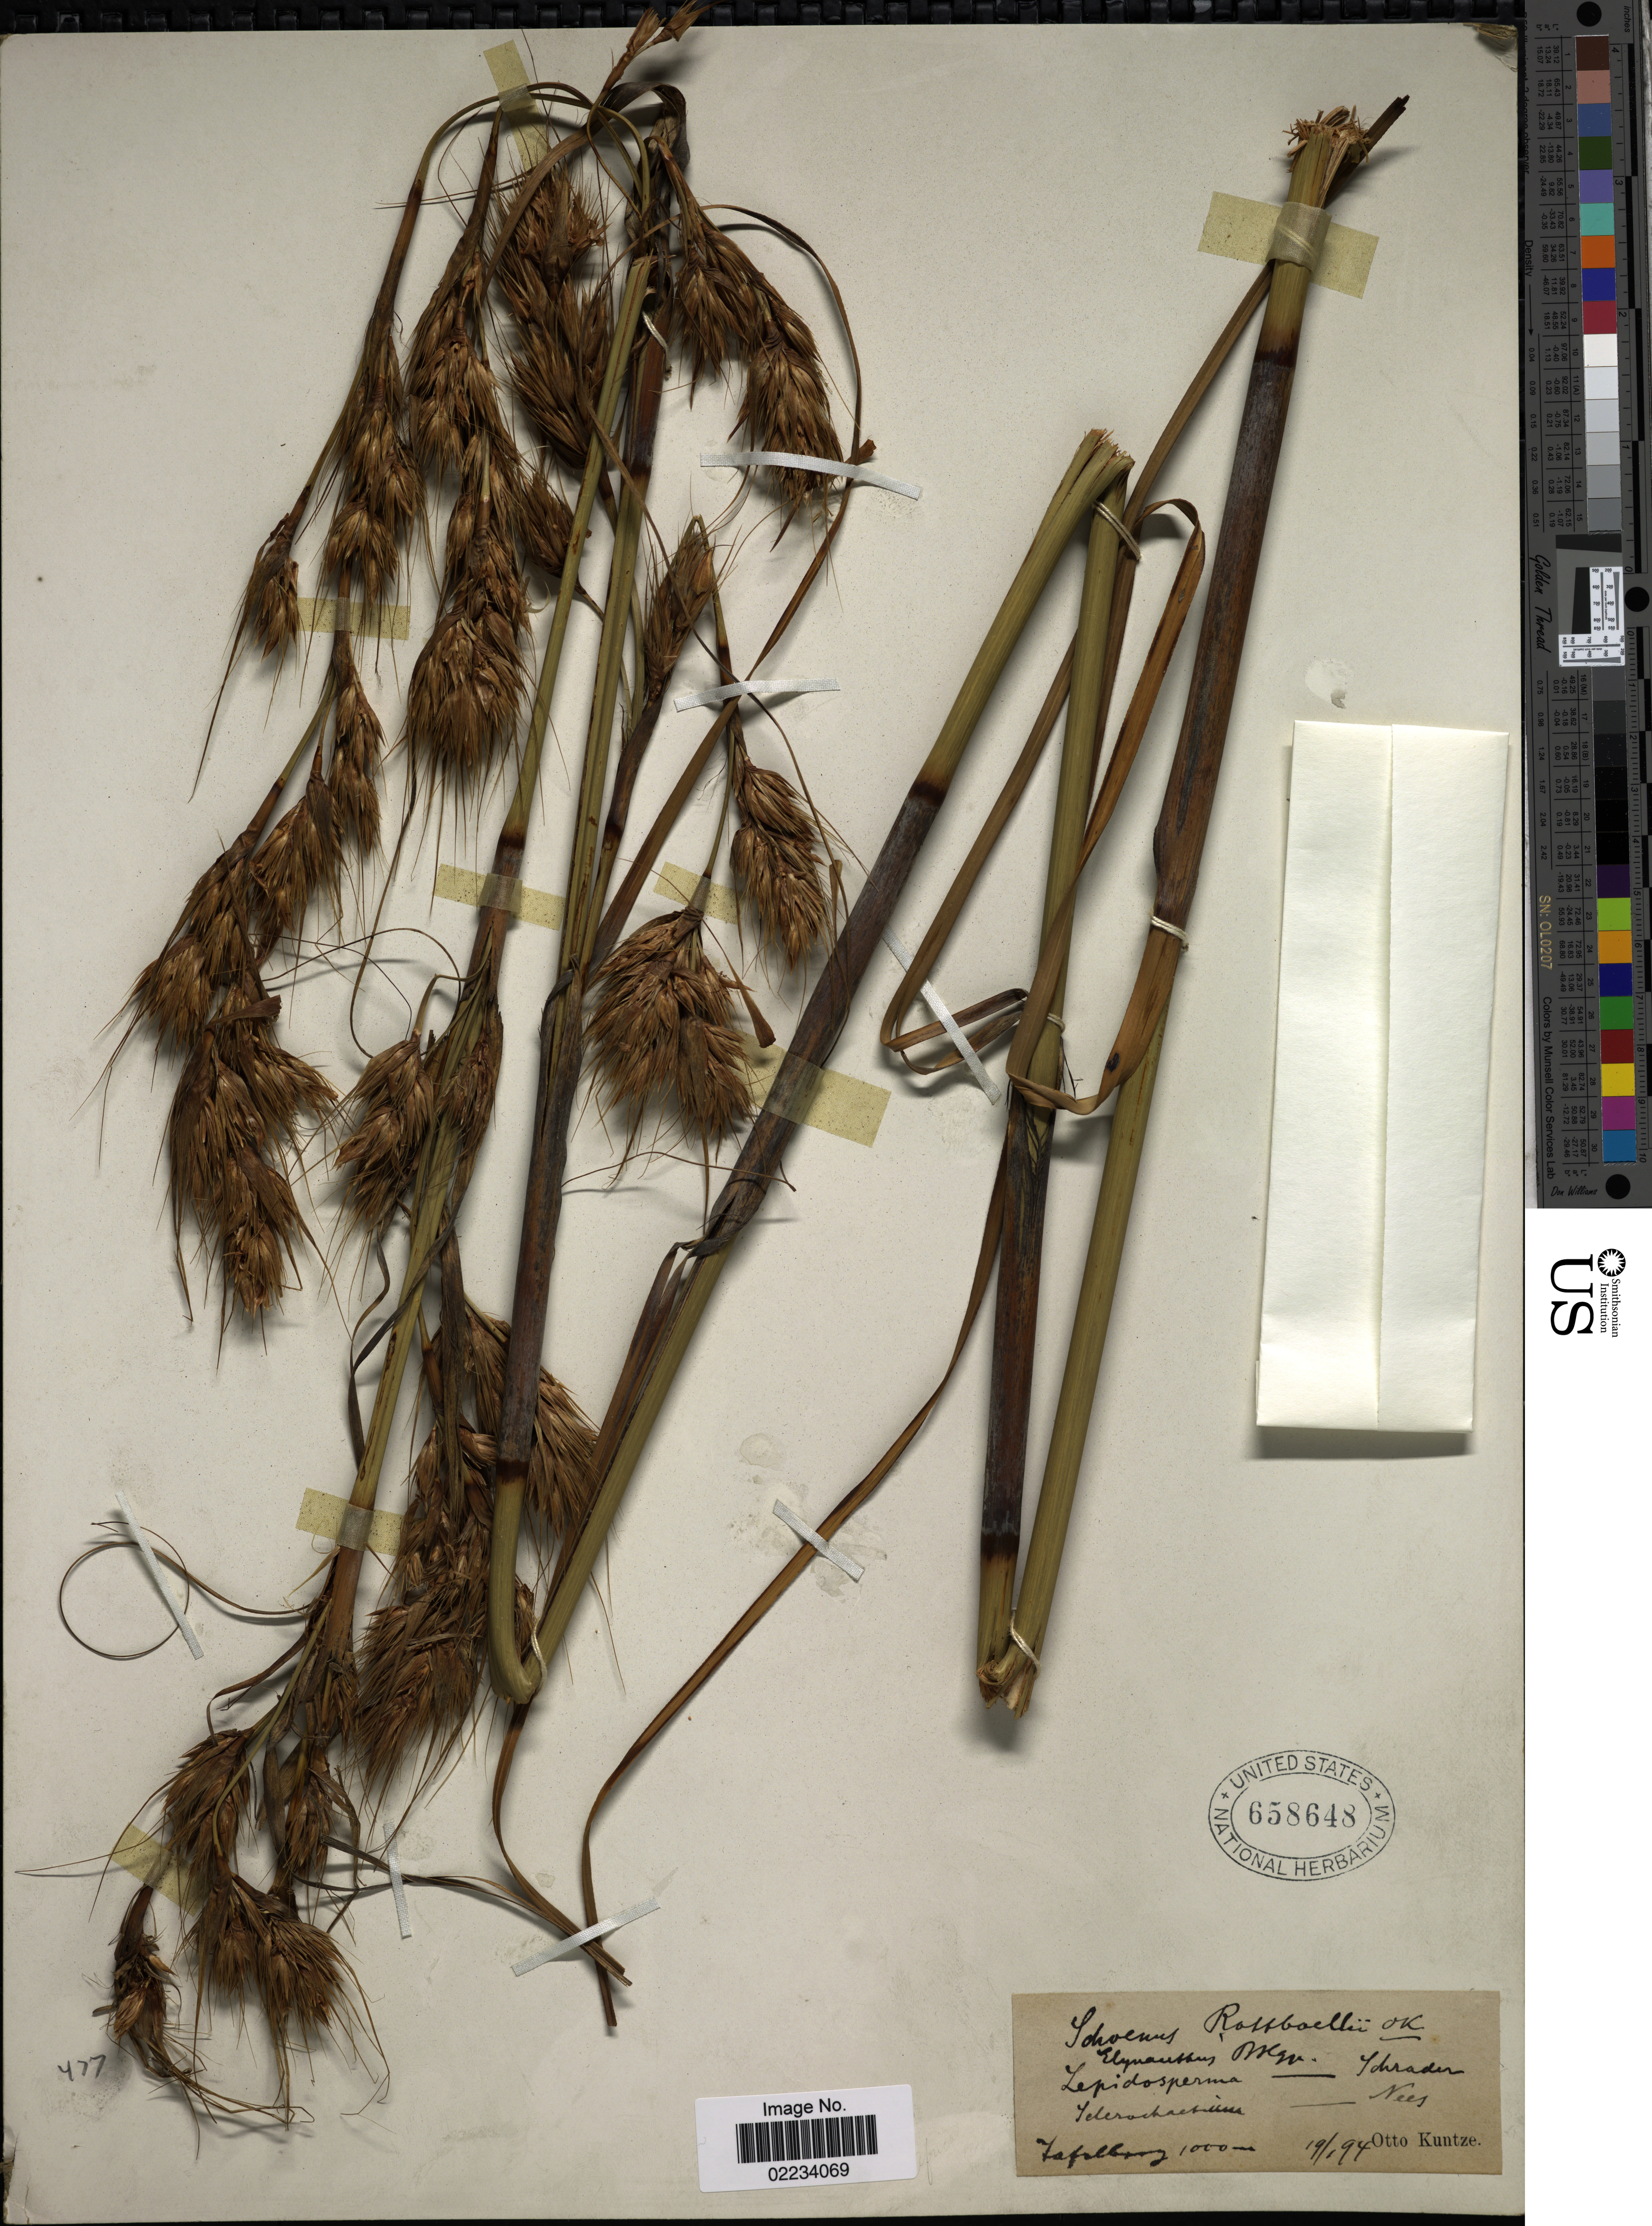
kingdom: Plantae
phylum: Tracheophyta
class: Liliopsida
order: Poales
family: Cyperaceae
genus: Tetraria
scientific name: Tetraria bromoides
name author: (Lam.) H. Pfeiff.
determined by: Strong, Mark T., (BOT), Smithsonian Institution - National Museum of Natural History (UNITED STATES)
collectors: C.E.O. Kuntze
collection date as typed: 19 Jan 1894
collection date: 1894-01-19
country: South Africa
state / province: Western Cape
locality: Tafelberg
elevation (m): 1000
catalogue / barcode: US 658648